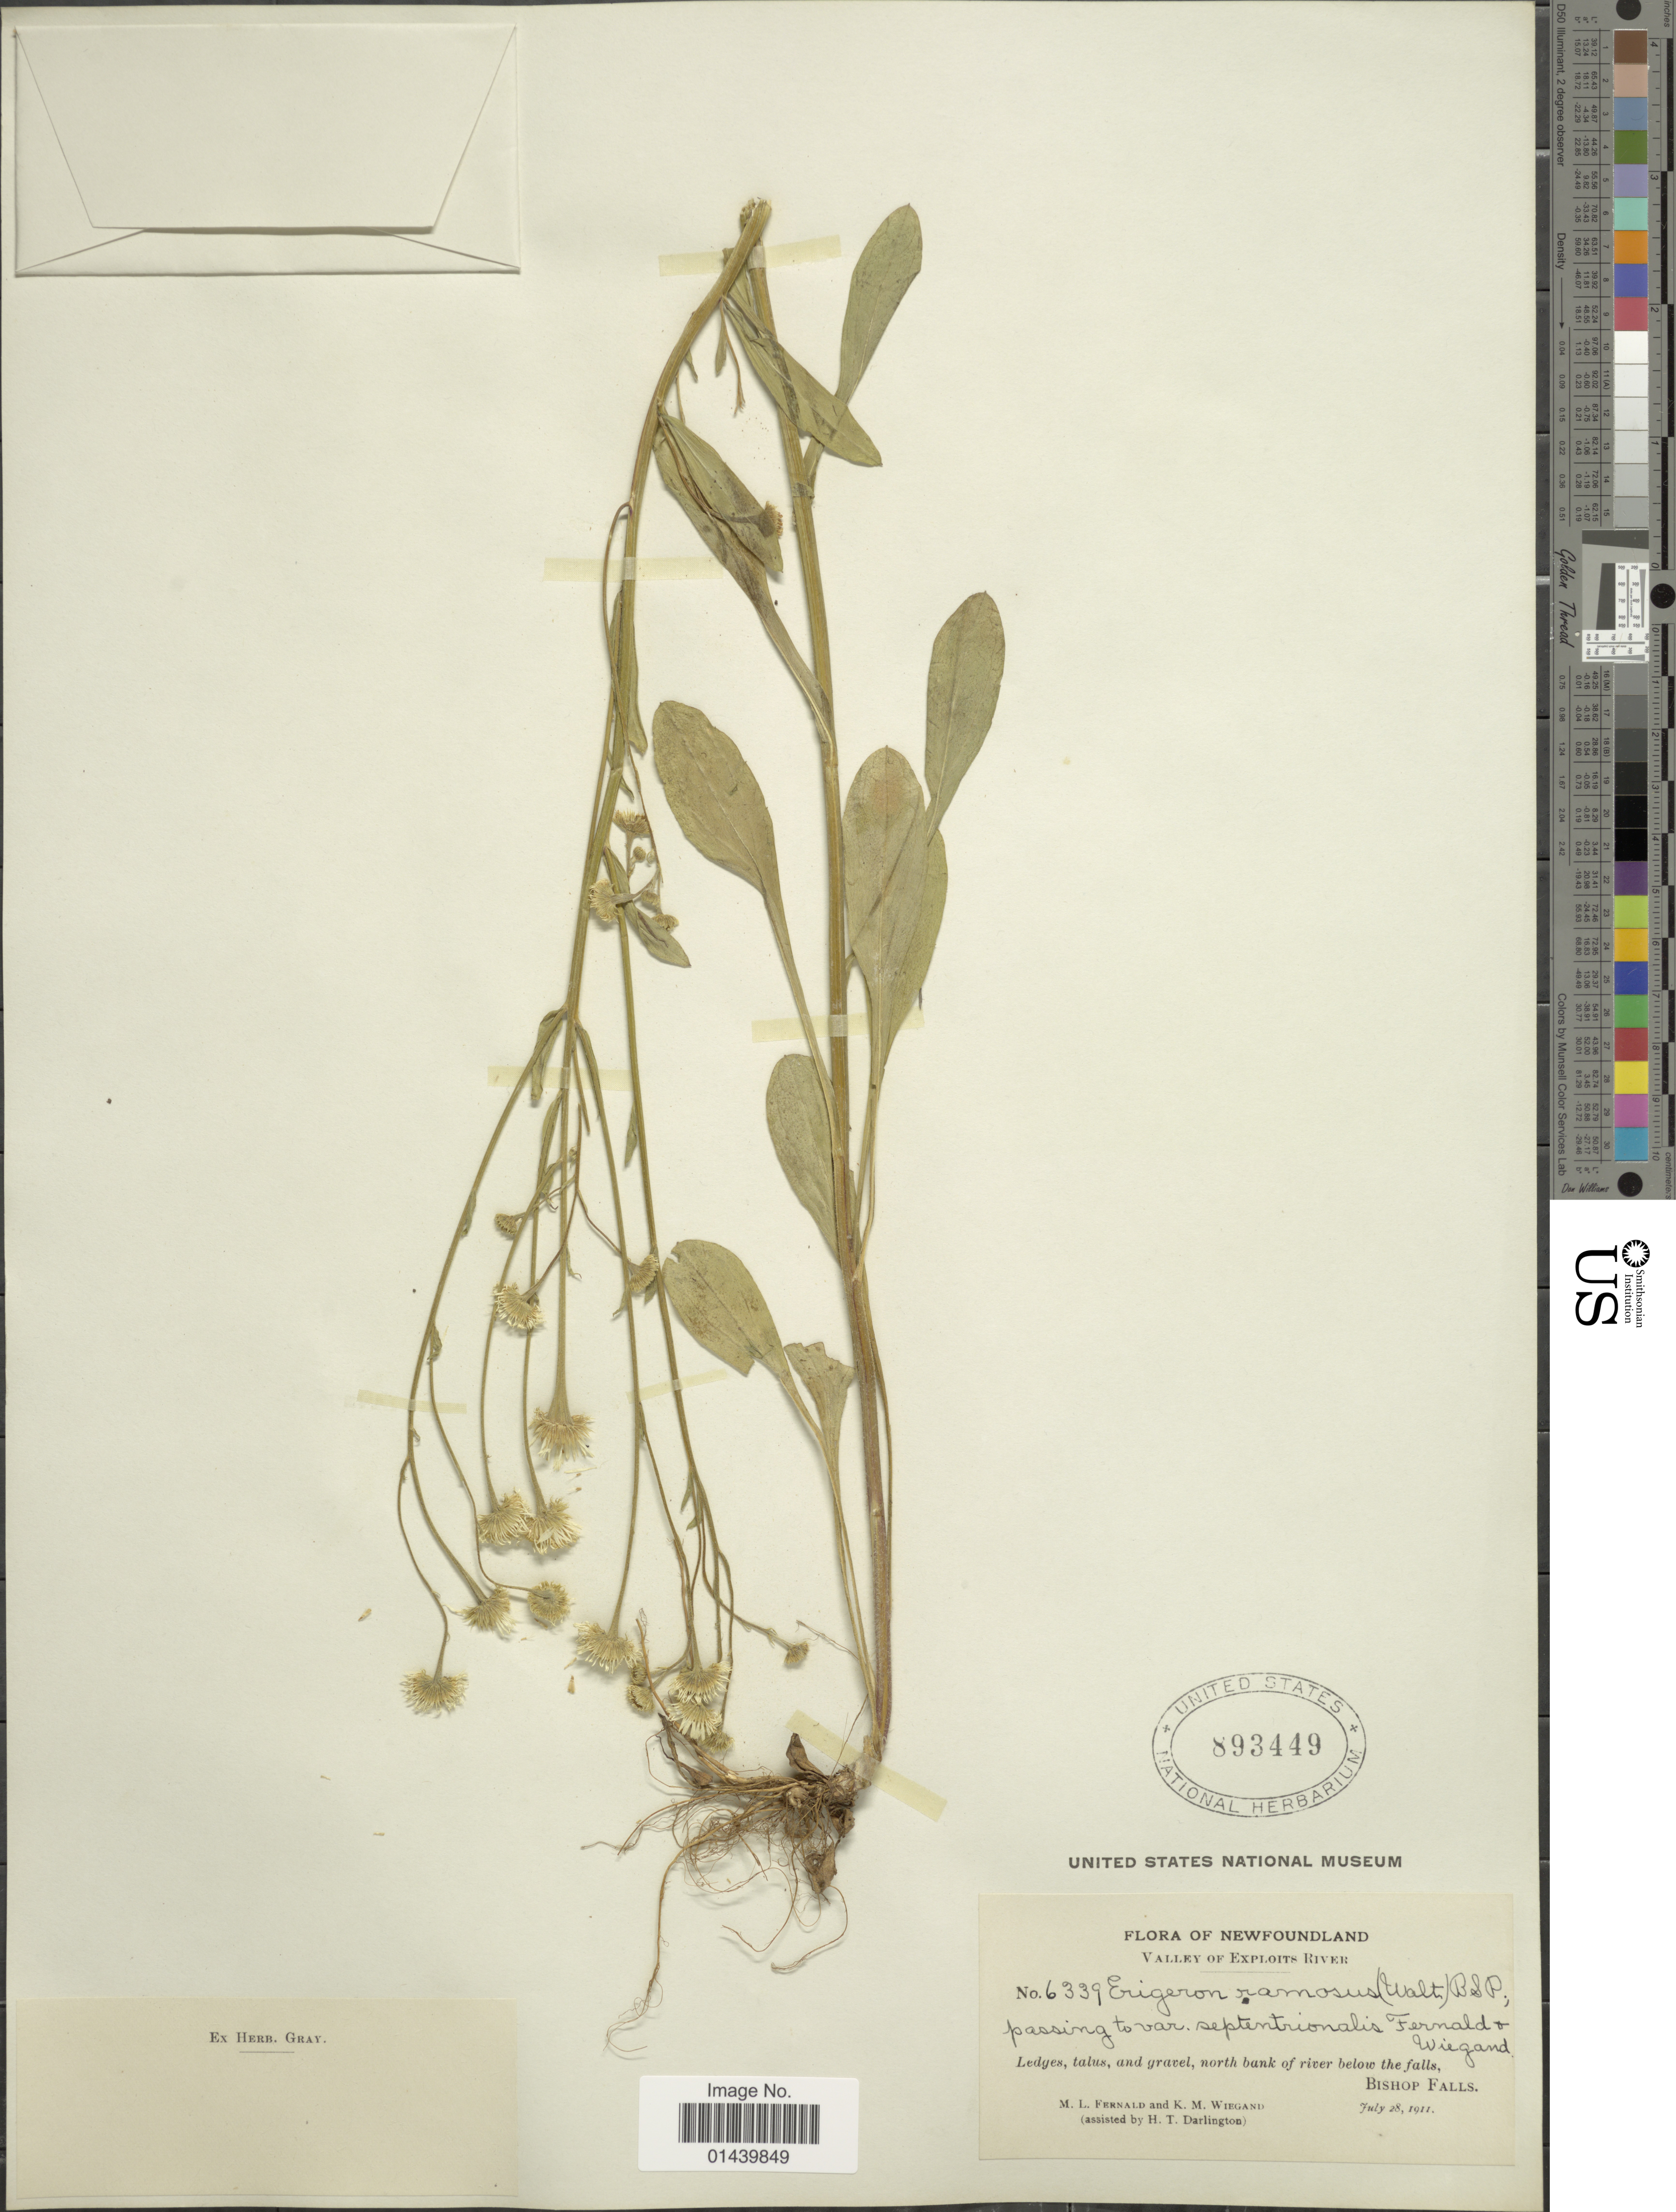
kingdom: Plantae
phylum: Tracheophyta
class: Magnoliopsida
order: Asterales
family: Asteraceae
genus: Erigeron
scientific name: Erigeron strigosus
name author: Muhl. ex Willd.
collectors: M. L. Fernald & K. M. Wiegand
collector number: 6339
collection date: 1911-07-28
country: Canada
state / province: Newfoundland and Labrador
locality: Valley of Exploits River. North bank of river below the falls, Bishop Falls.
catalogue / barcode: US 893449